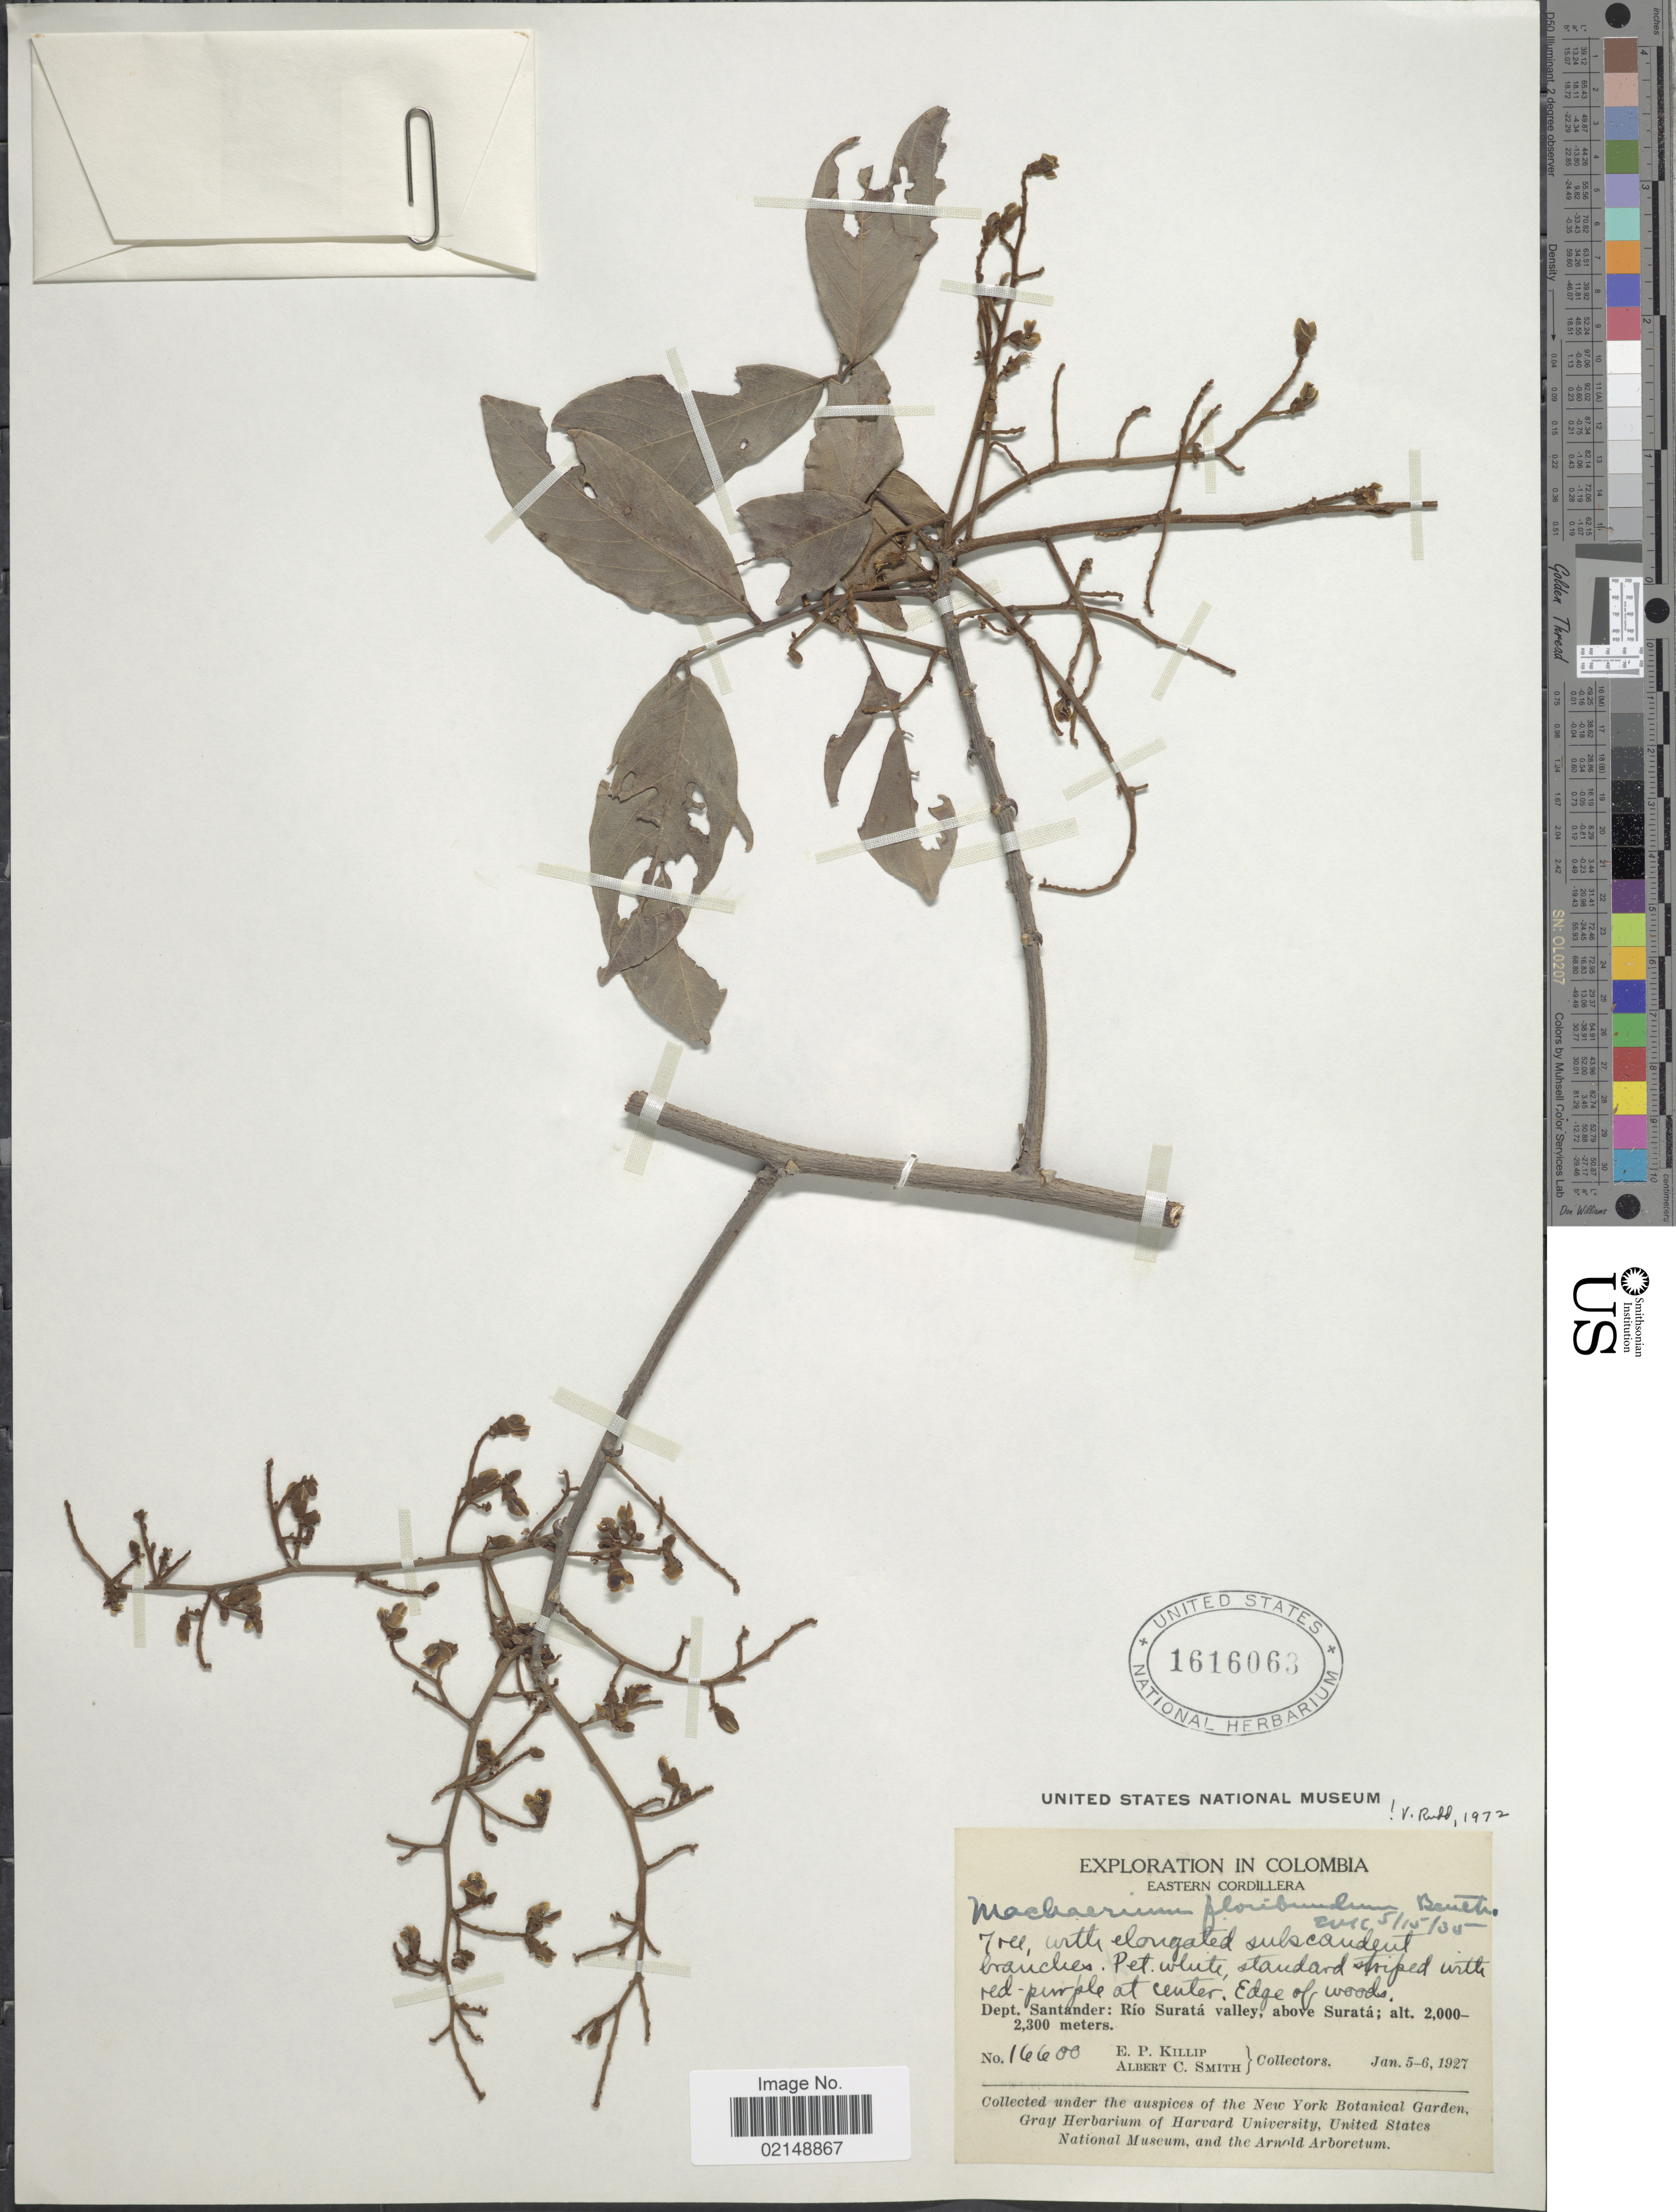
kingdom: Plantae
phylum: Tracheophyta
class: Magnoliopsida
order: Fabales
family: Fabaceae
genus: Machaerium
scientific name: Machaerium floribundum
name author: Benth.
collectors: E. P. Killip & A. C. Smith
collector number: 16600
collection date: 1927-01-05/1927-01-06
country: Colombia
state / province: Santander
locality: Eastern Cordillera. Rio Surata valley, above Surata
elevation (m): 2000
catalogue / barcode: US 1616063